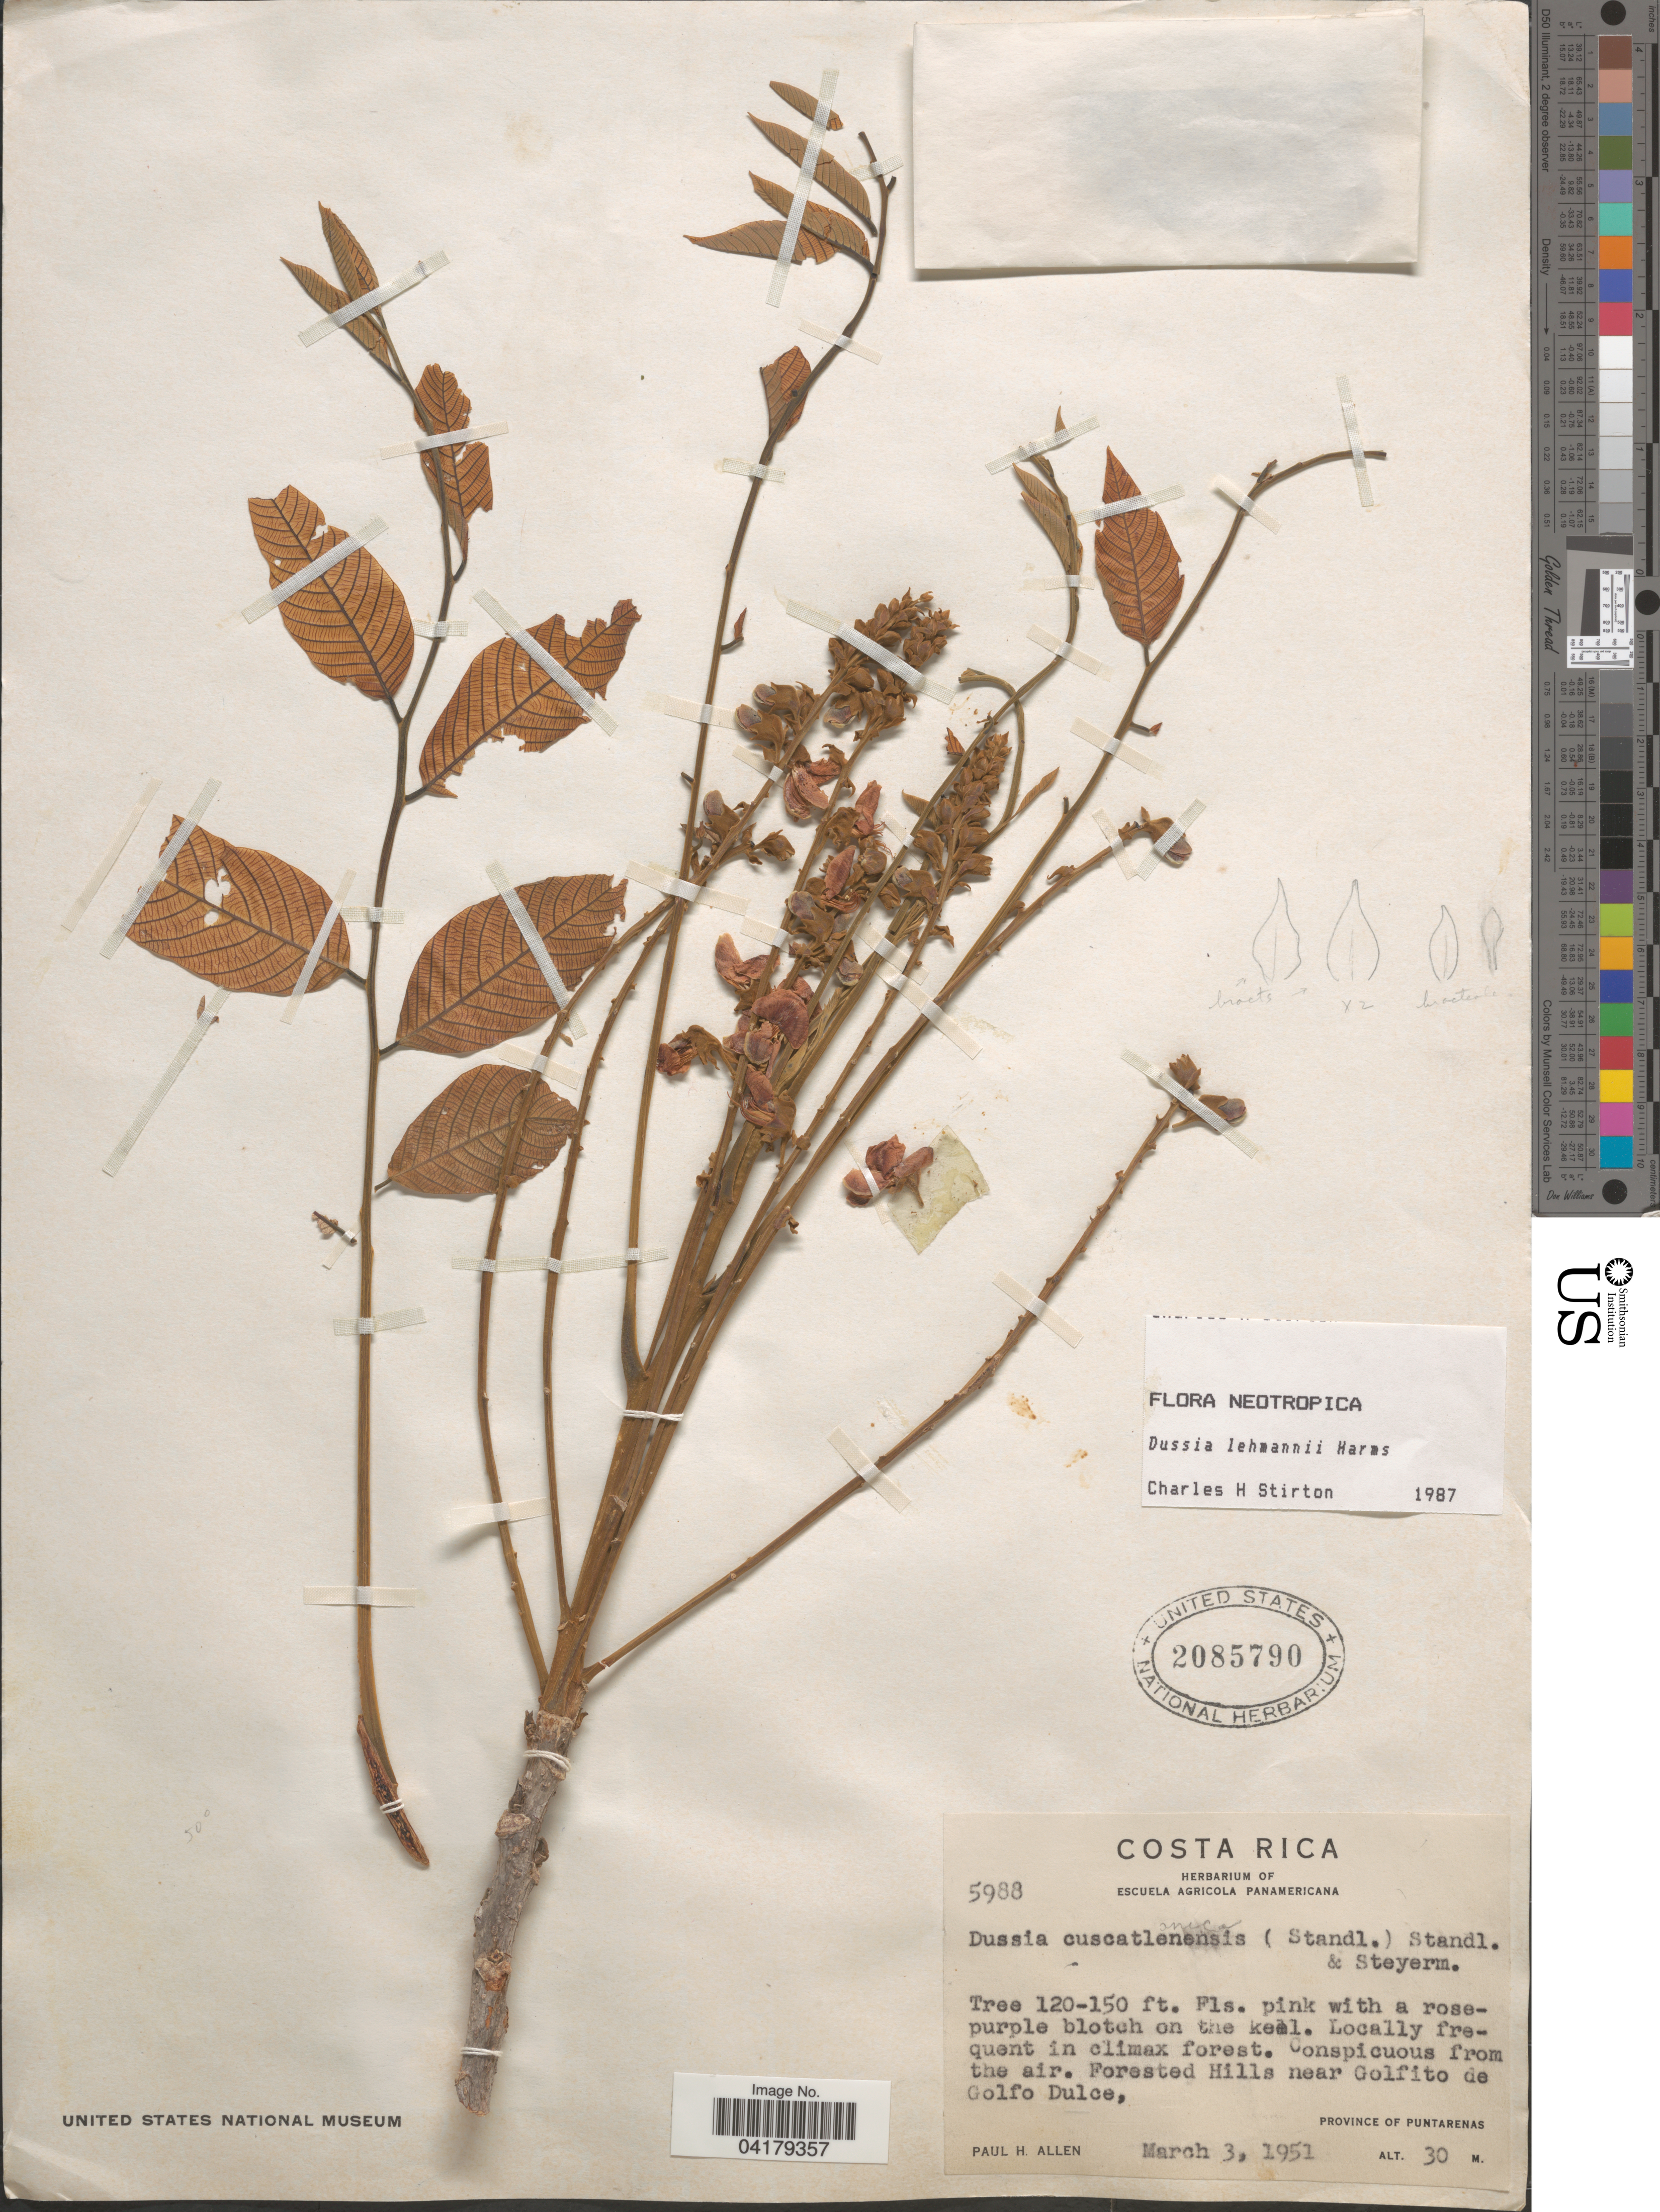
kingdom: Plantae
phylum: Tracheophyta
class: Magnoliopsida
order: Fabales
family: Fabaceae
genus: Dussia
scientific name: Dussia lehmannii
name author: Harms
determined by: Stirton, Charles H.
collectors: P. H. Allen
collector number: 5988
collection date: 1951-03-03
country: Costa Rica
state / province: Puntarenas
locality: Forested Hills near Golfito de Golfo Dulce.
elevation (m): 30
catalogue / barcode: US 2085790